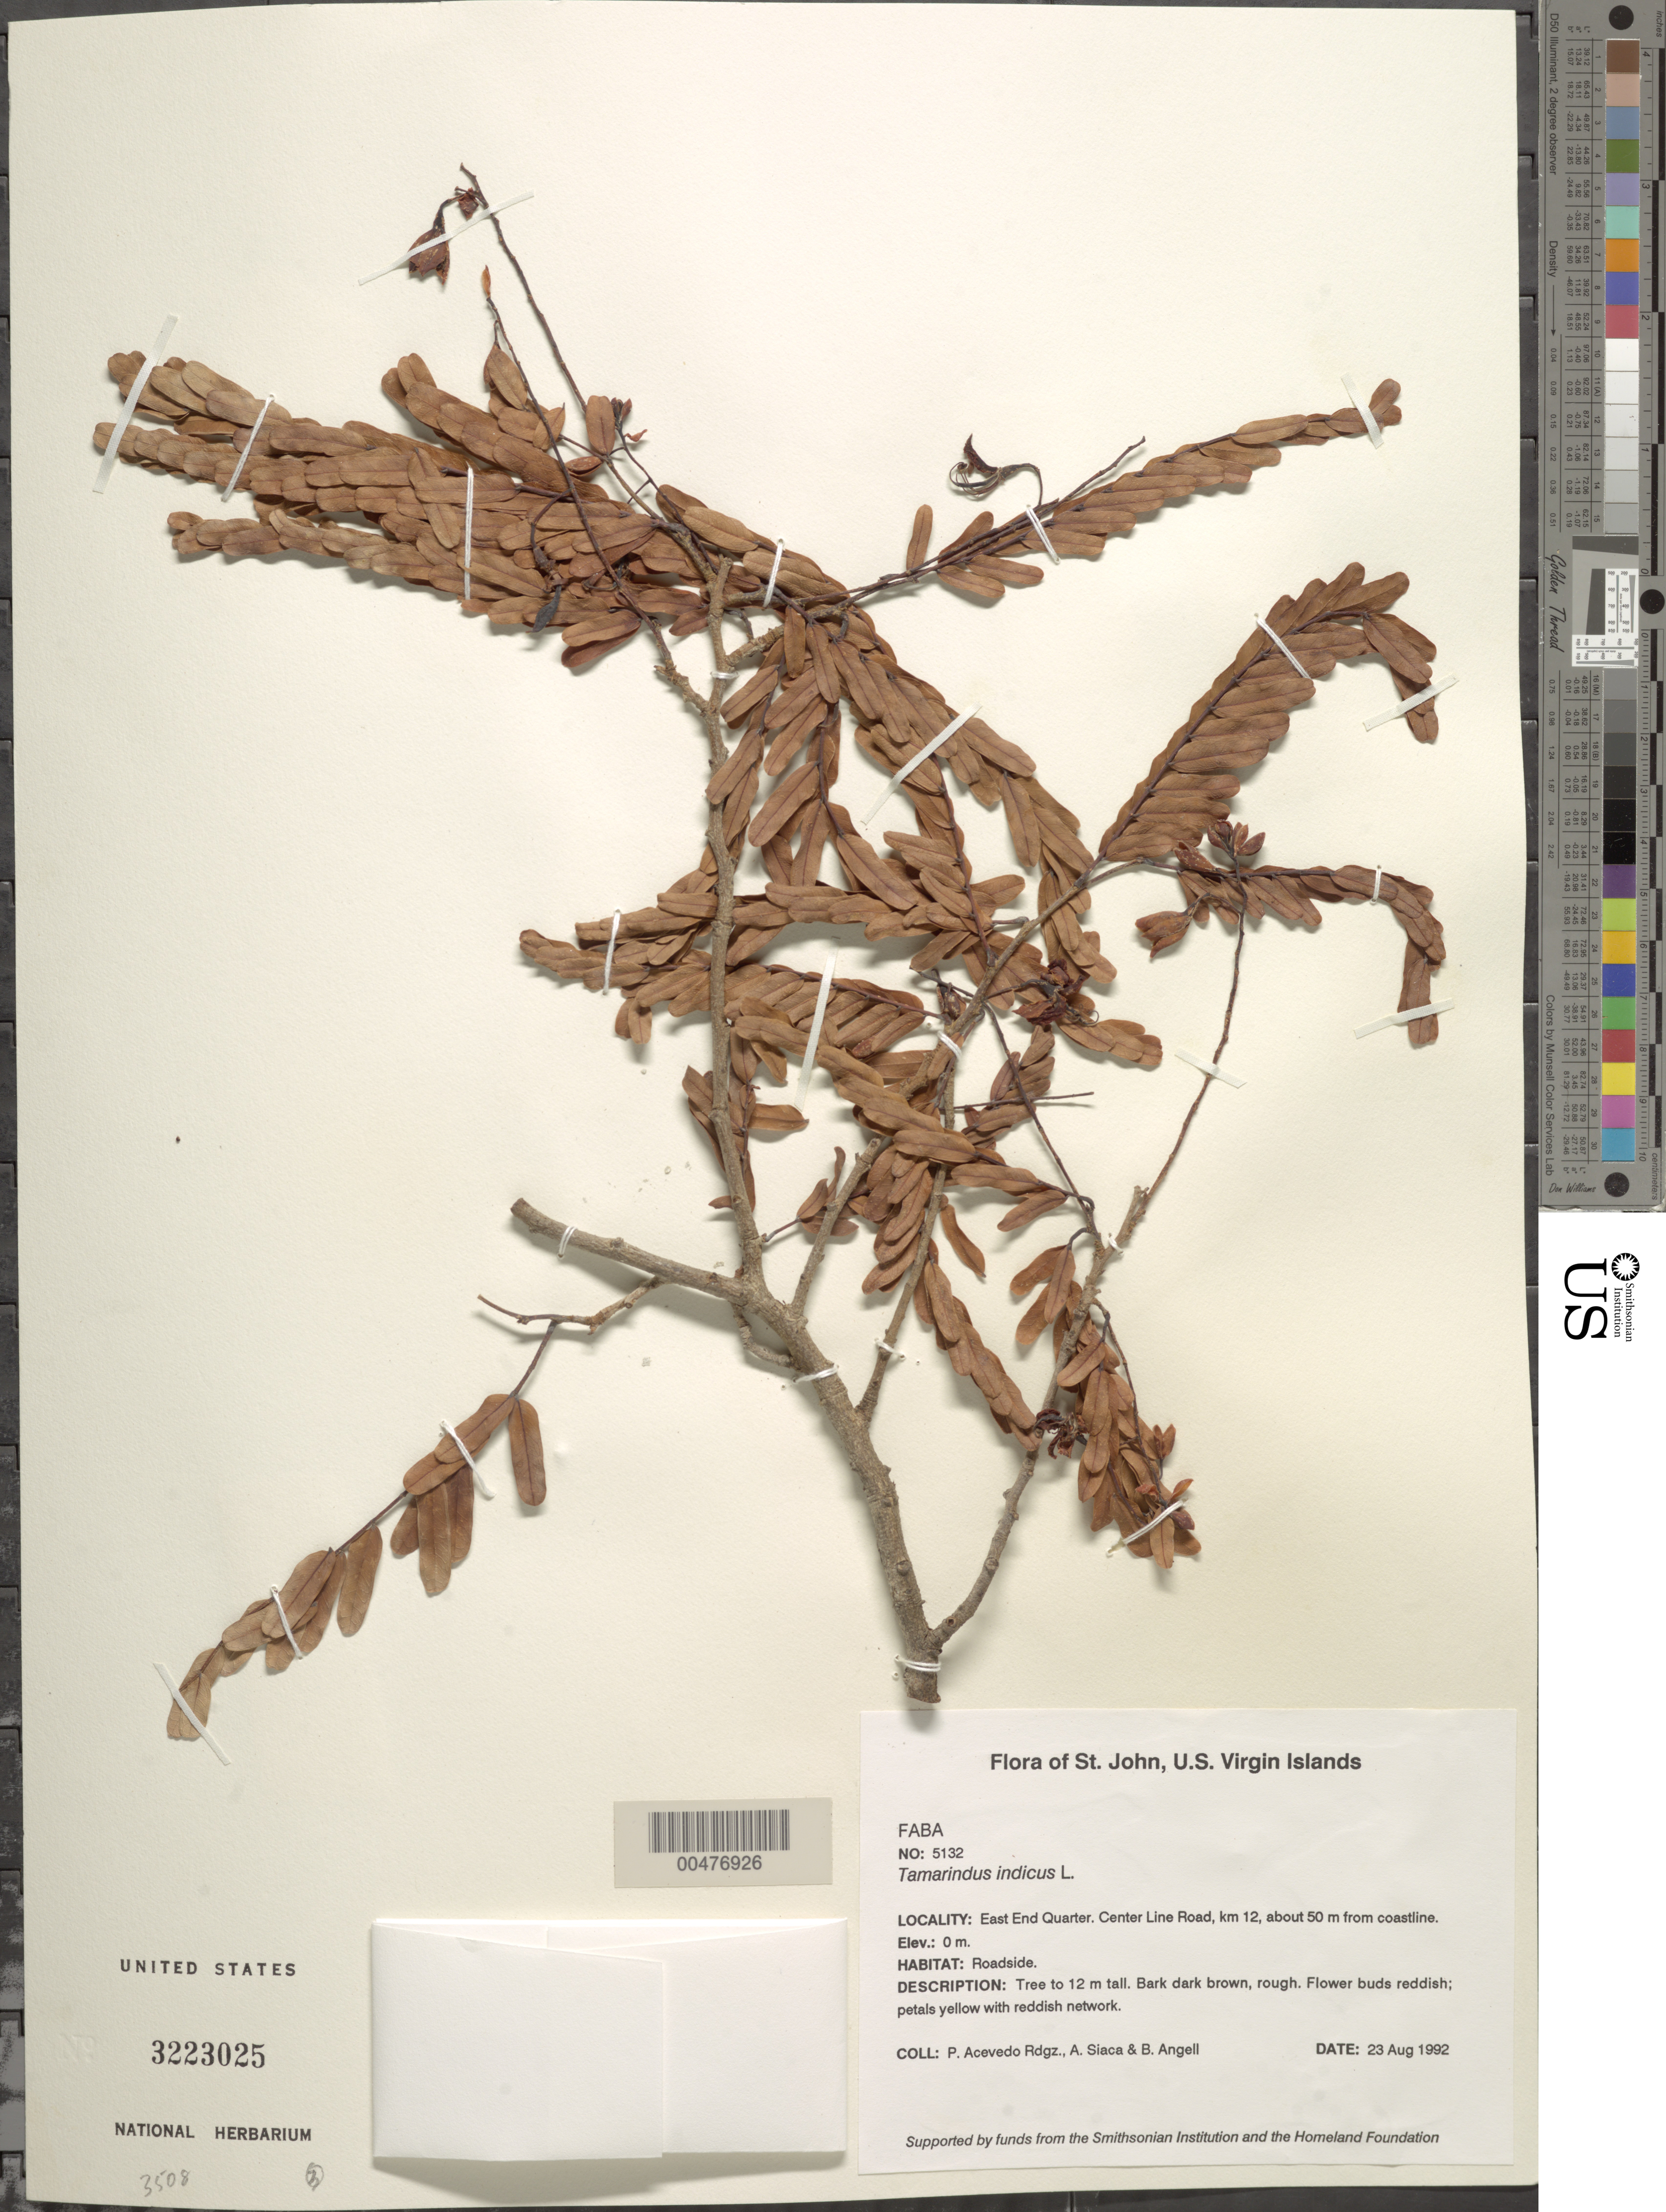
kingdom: Plantae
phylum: Tracheophyta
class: Magnoliopsida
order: Fabales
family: Fabaceae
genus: Tamarindus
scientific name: Tamarindus indica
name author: L.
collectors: P. Acevedo-Rodr., A. Siaca & Bobbi Angell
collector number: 5132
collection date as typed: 23 Aug 1992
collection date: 1992-08-23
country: U.S. Virgin Islands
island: St. John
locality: East End Quarter. Center Line Road, km 12, about 50 m from coastline.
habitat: Roadside.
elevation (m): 0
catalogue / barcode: US 3223025